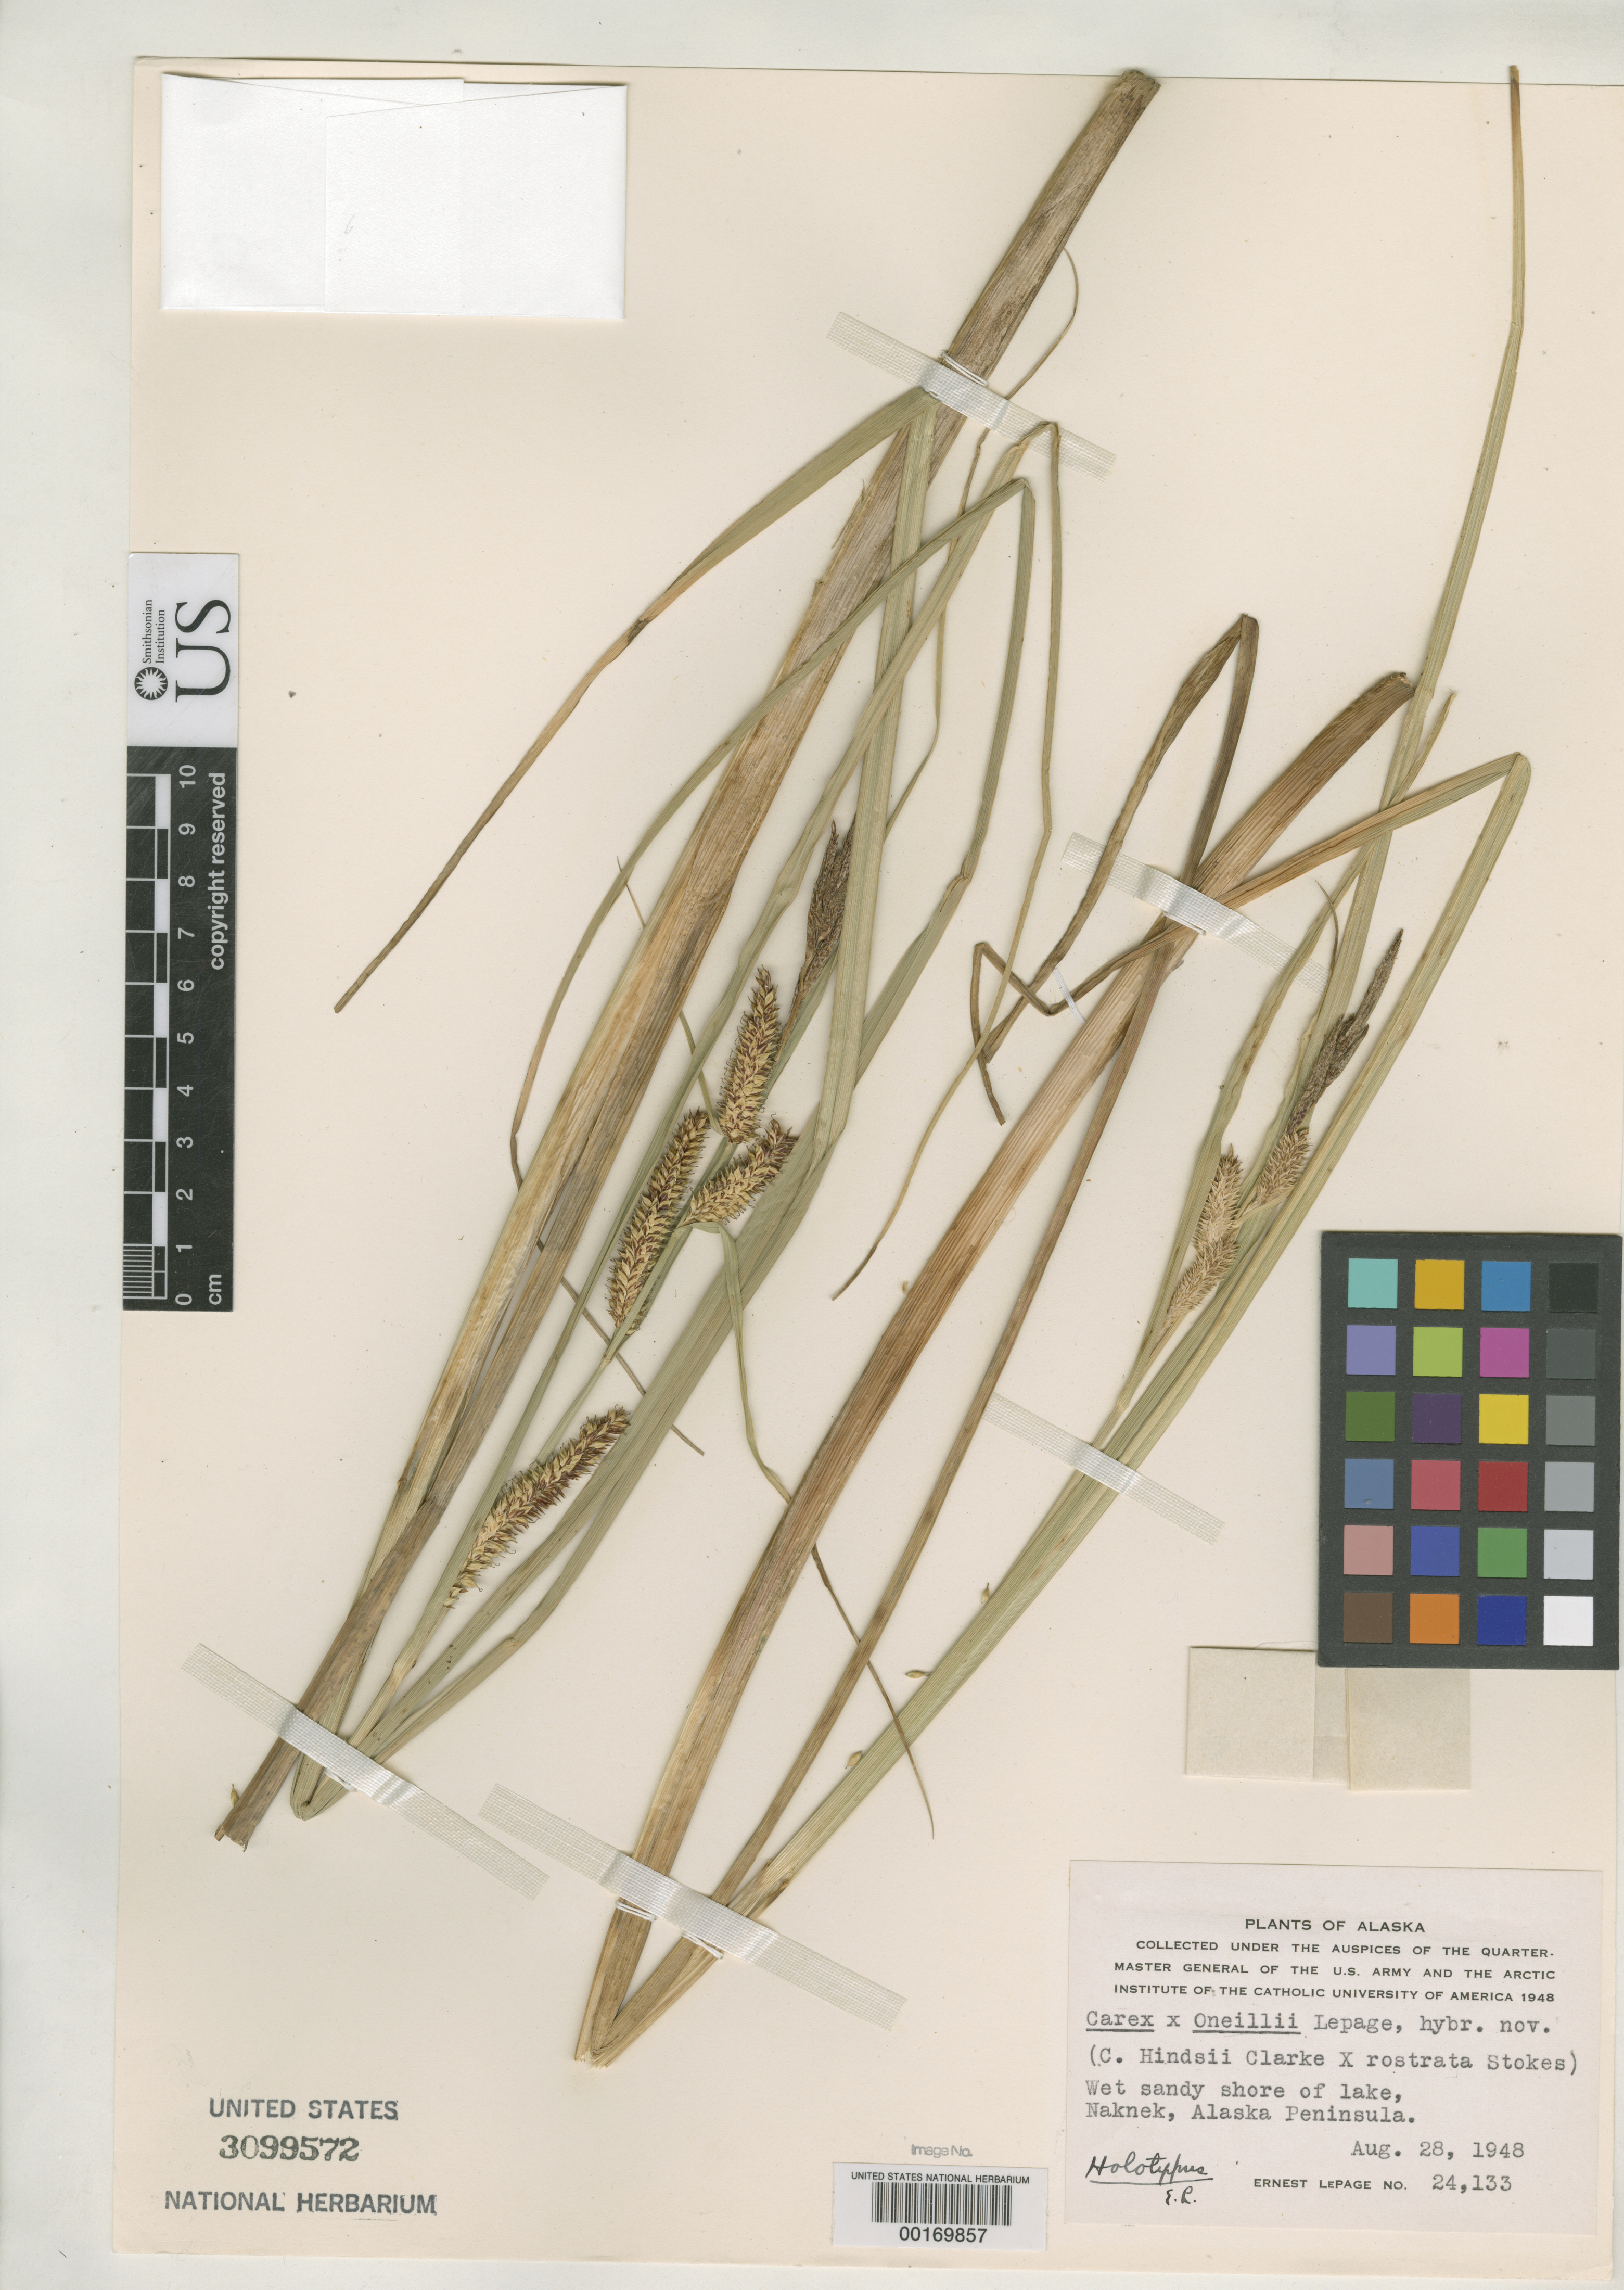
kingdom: Plantae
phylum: Tracheophyta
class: Liliopsida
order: Poales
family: Cyperaceae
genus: Carex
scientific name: Carex x oneillii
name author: Lepage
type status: Holotype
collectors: E. L. Lepage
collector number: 24133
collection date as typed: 28 Aug 1948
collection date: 1948-08-28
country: United States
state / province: Alaska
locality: Western Pacific Coast District, Naknek Peninsula, wet sandy shore of lake.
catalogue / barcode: US 3099572